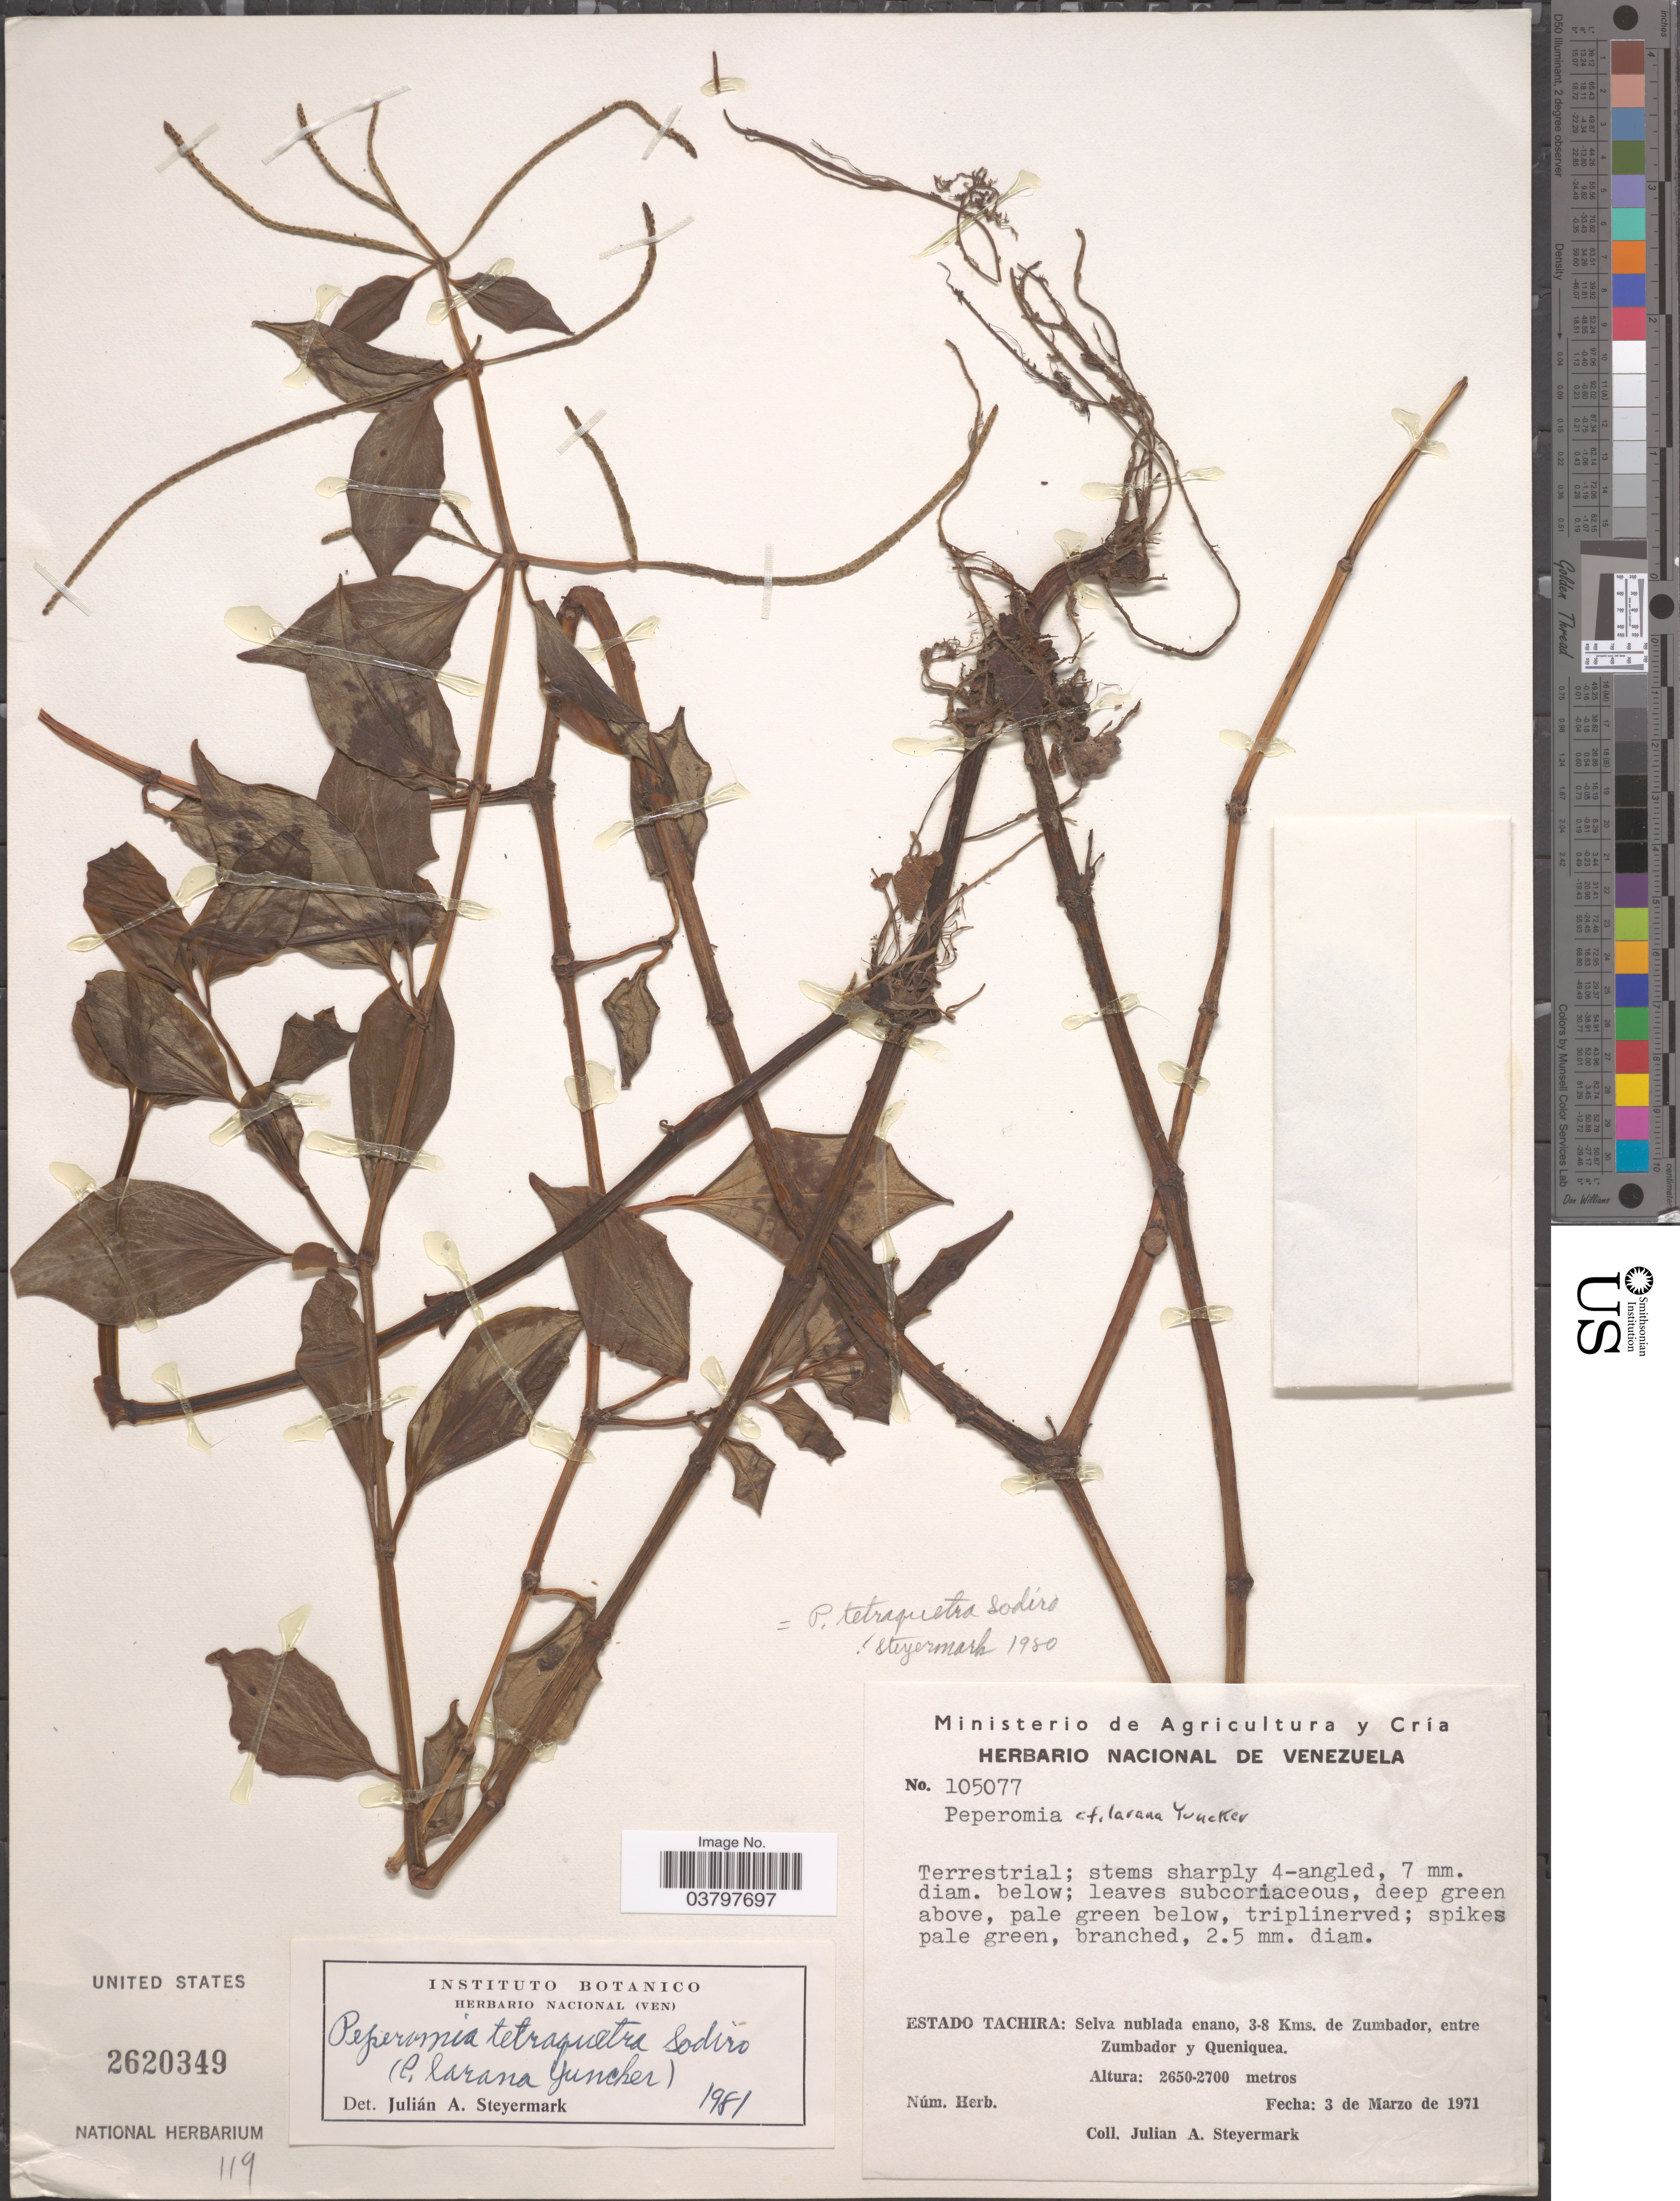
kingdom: Plantae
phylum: Tracheophyta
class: Magnoliopsida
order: Piperales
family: Piperaceae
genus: Peperomia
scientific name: Peperomia larana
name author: Yunck.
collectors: J. Steyermark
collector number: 105077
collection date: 1971-03-03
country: Venezuela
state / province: Tachira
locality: Estado Tachira: Selva nublada enano, 3-8 Kms. de Zumbador, entre Zumbador y Queniquea.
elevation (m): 2650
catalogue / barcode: US 2620349